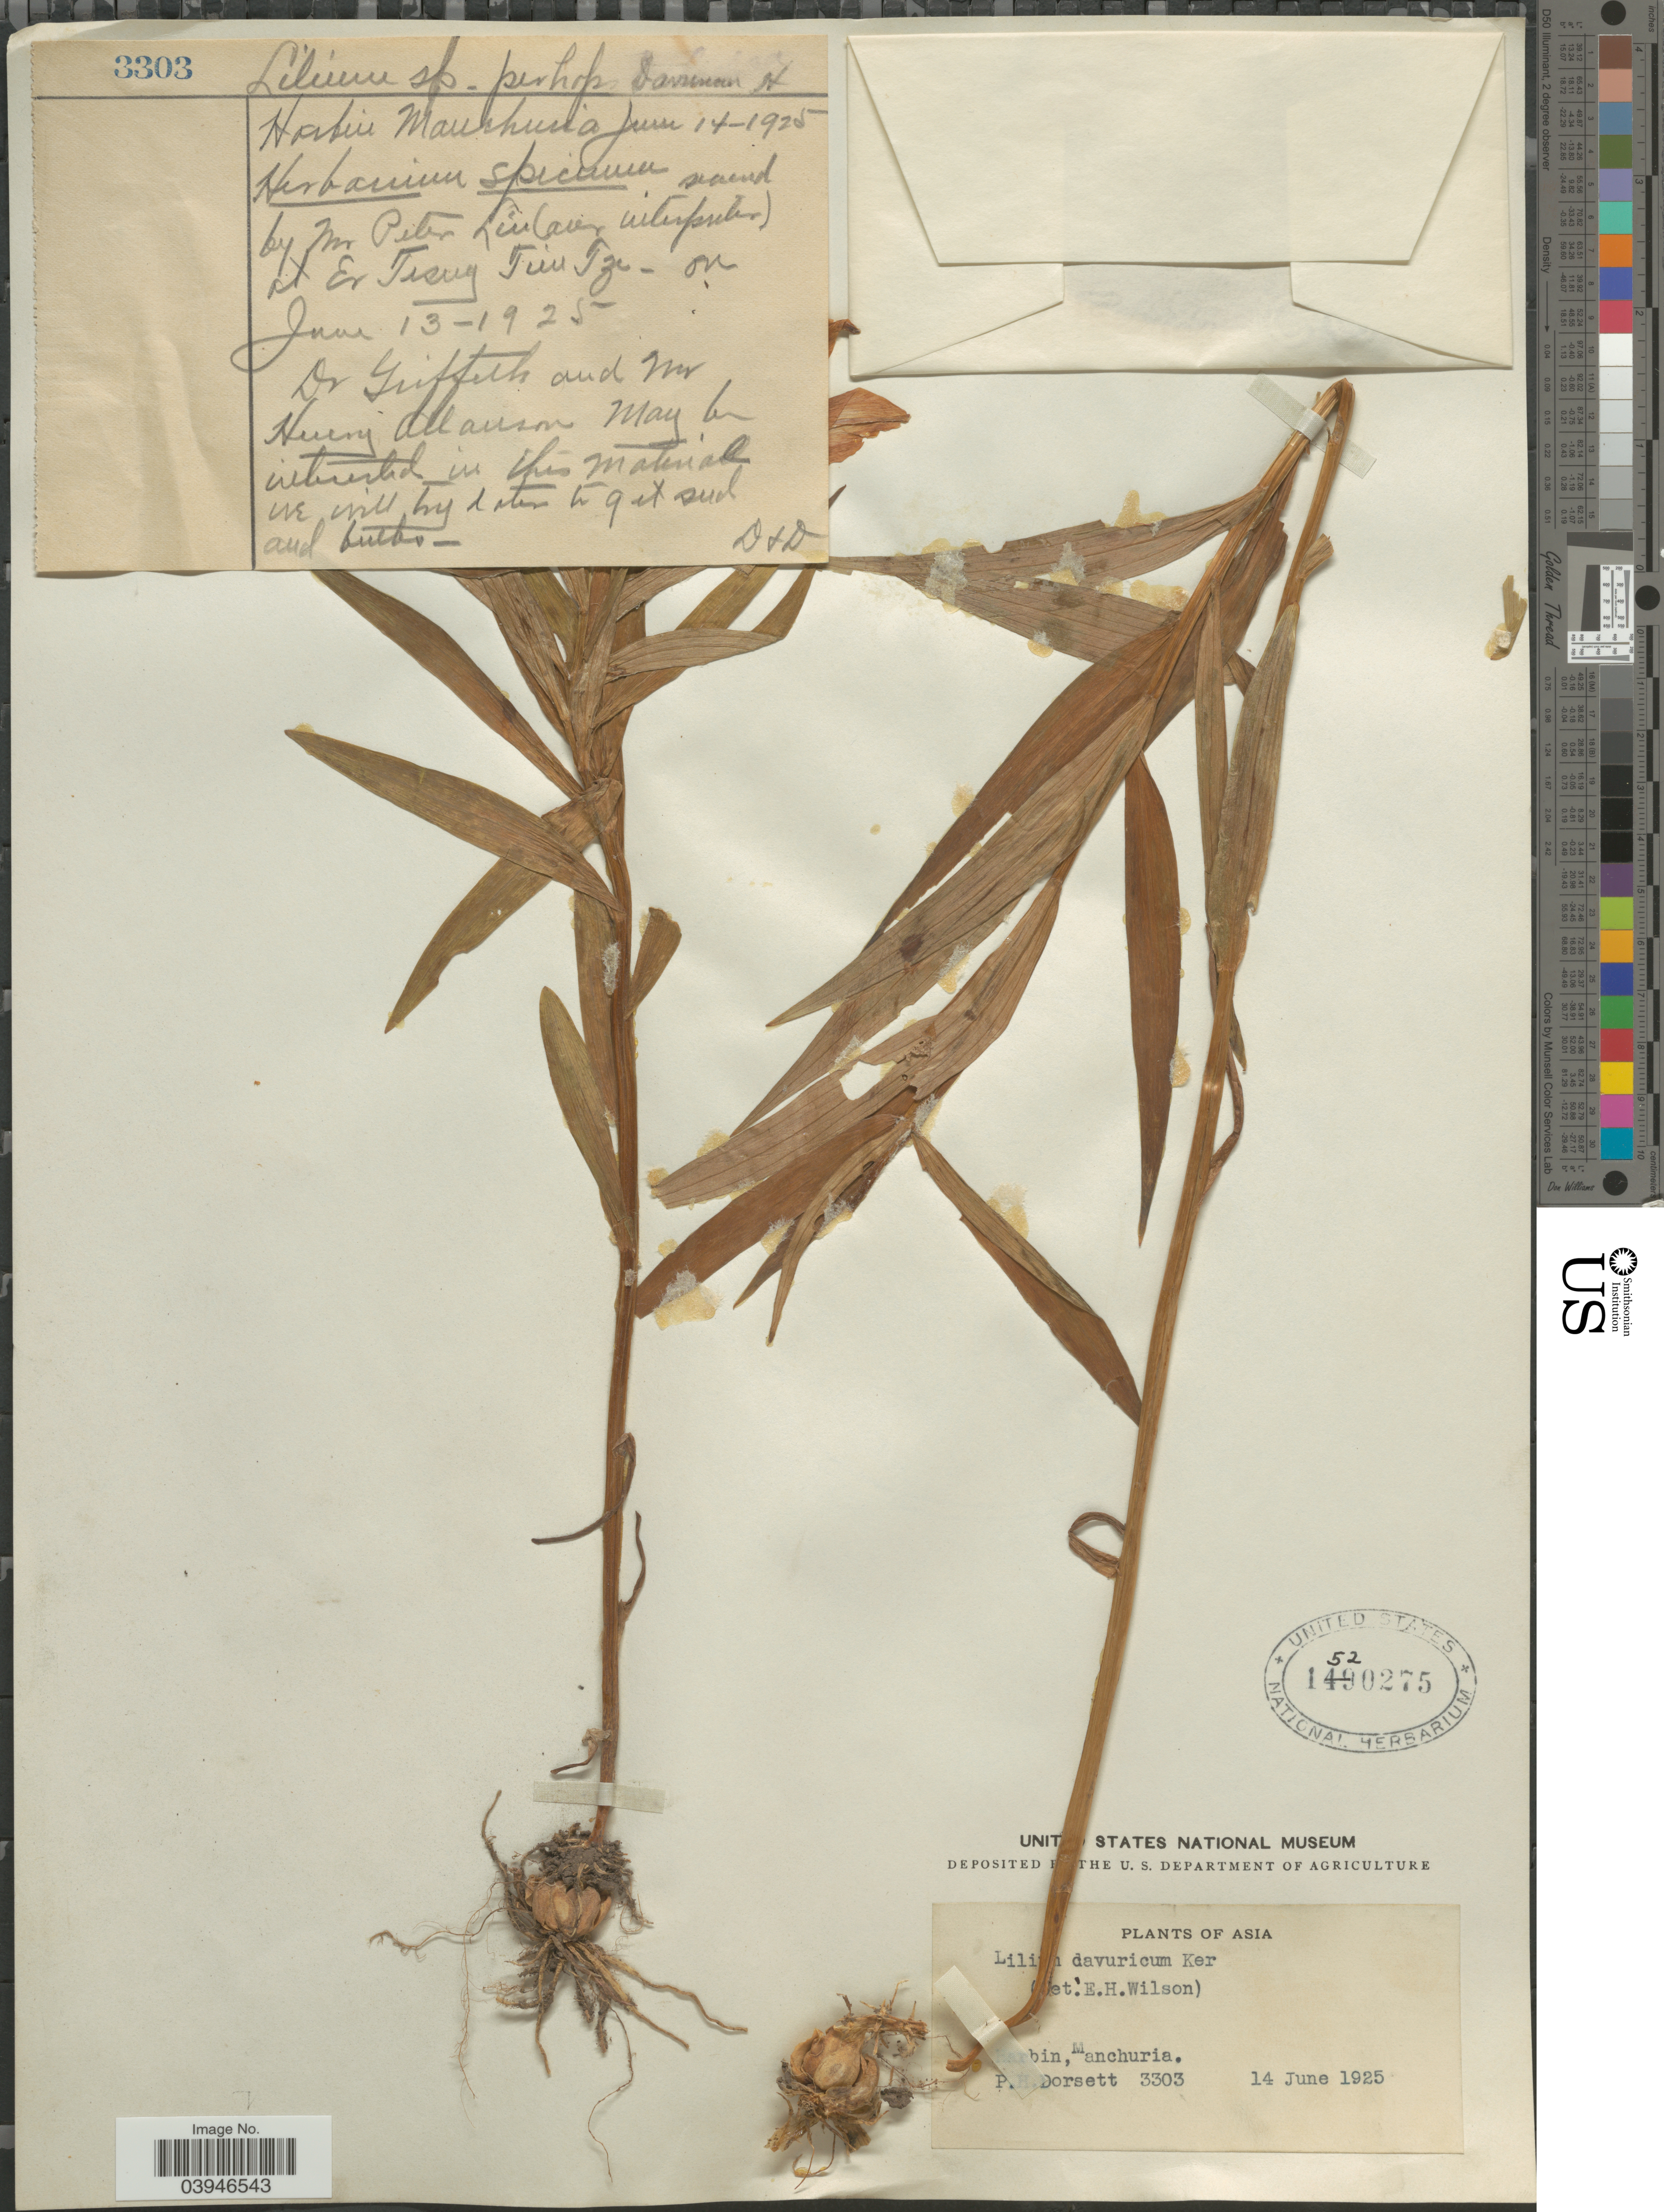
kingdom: Plantae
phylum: Tracheophyta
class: Liliopsida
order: Liliales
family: Liliaceae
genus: Lilium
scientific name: Lilium dauricum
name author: Ker Gawl.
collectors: P. H. Dorsett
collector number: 3303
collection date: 1925-06-14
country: China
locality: Harbin, Manchuria. Asia.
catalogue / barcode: US 1520275